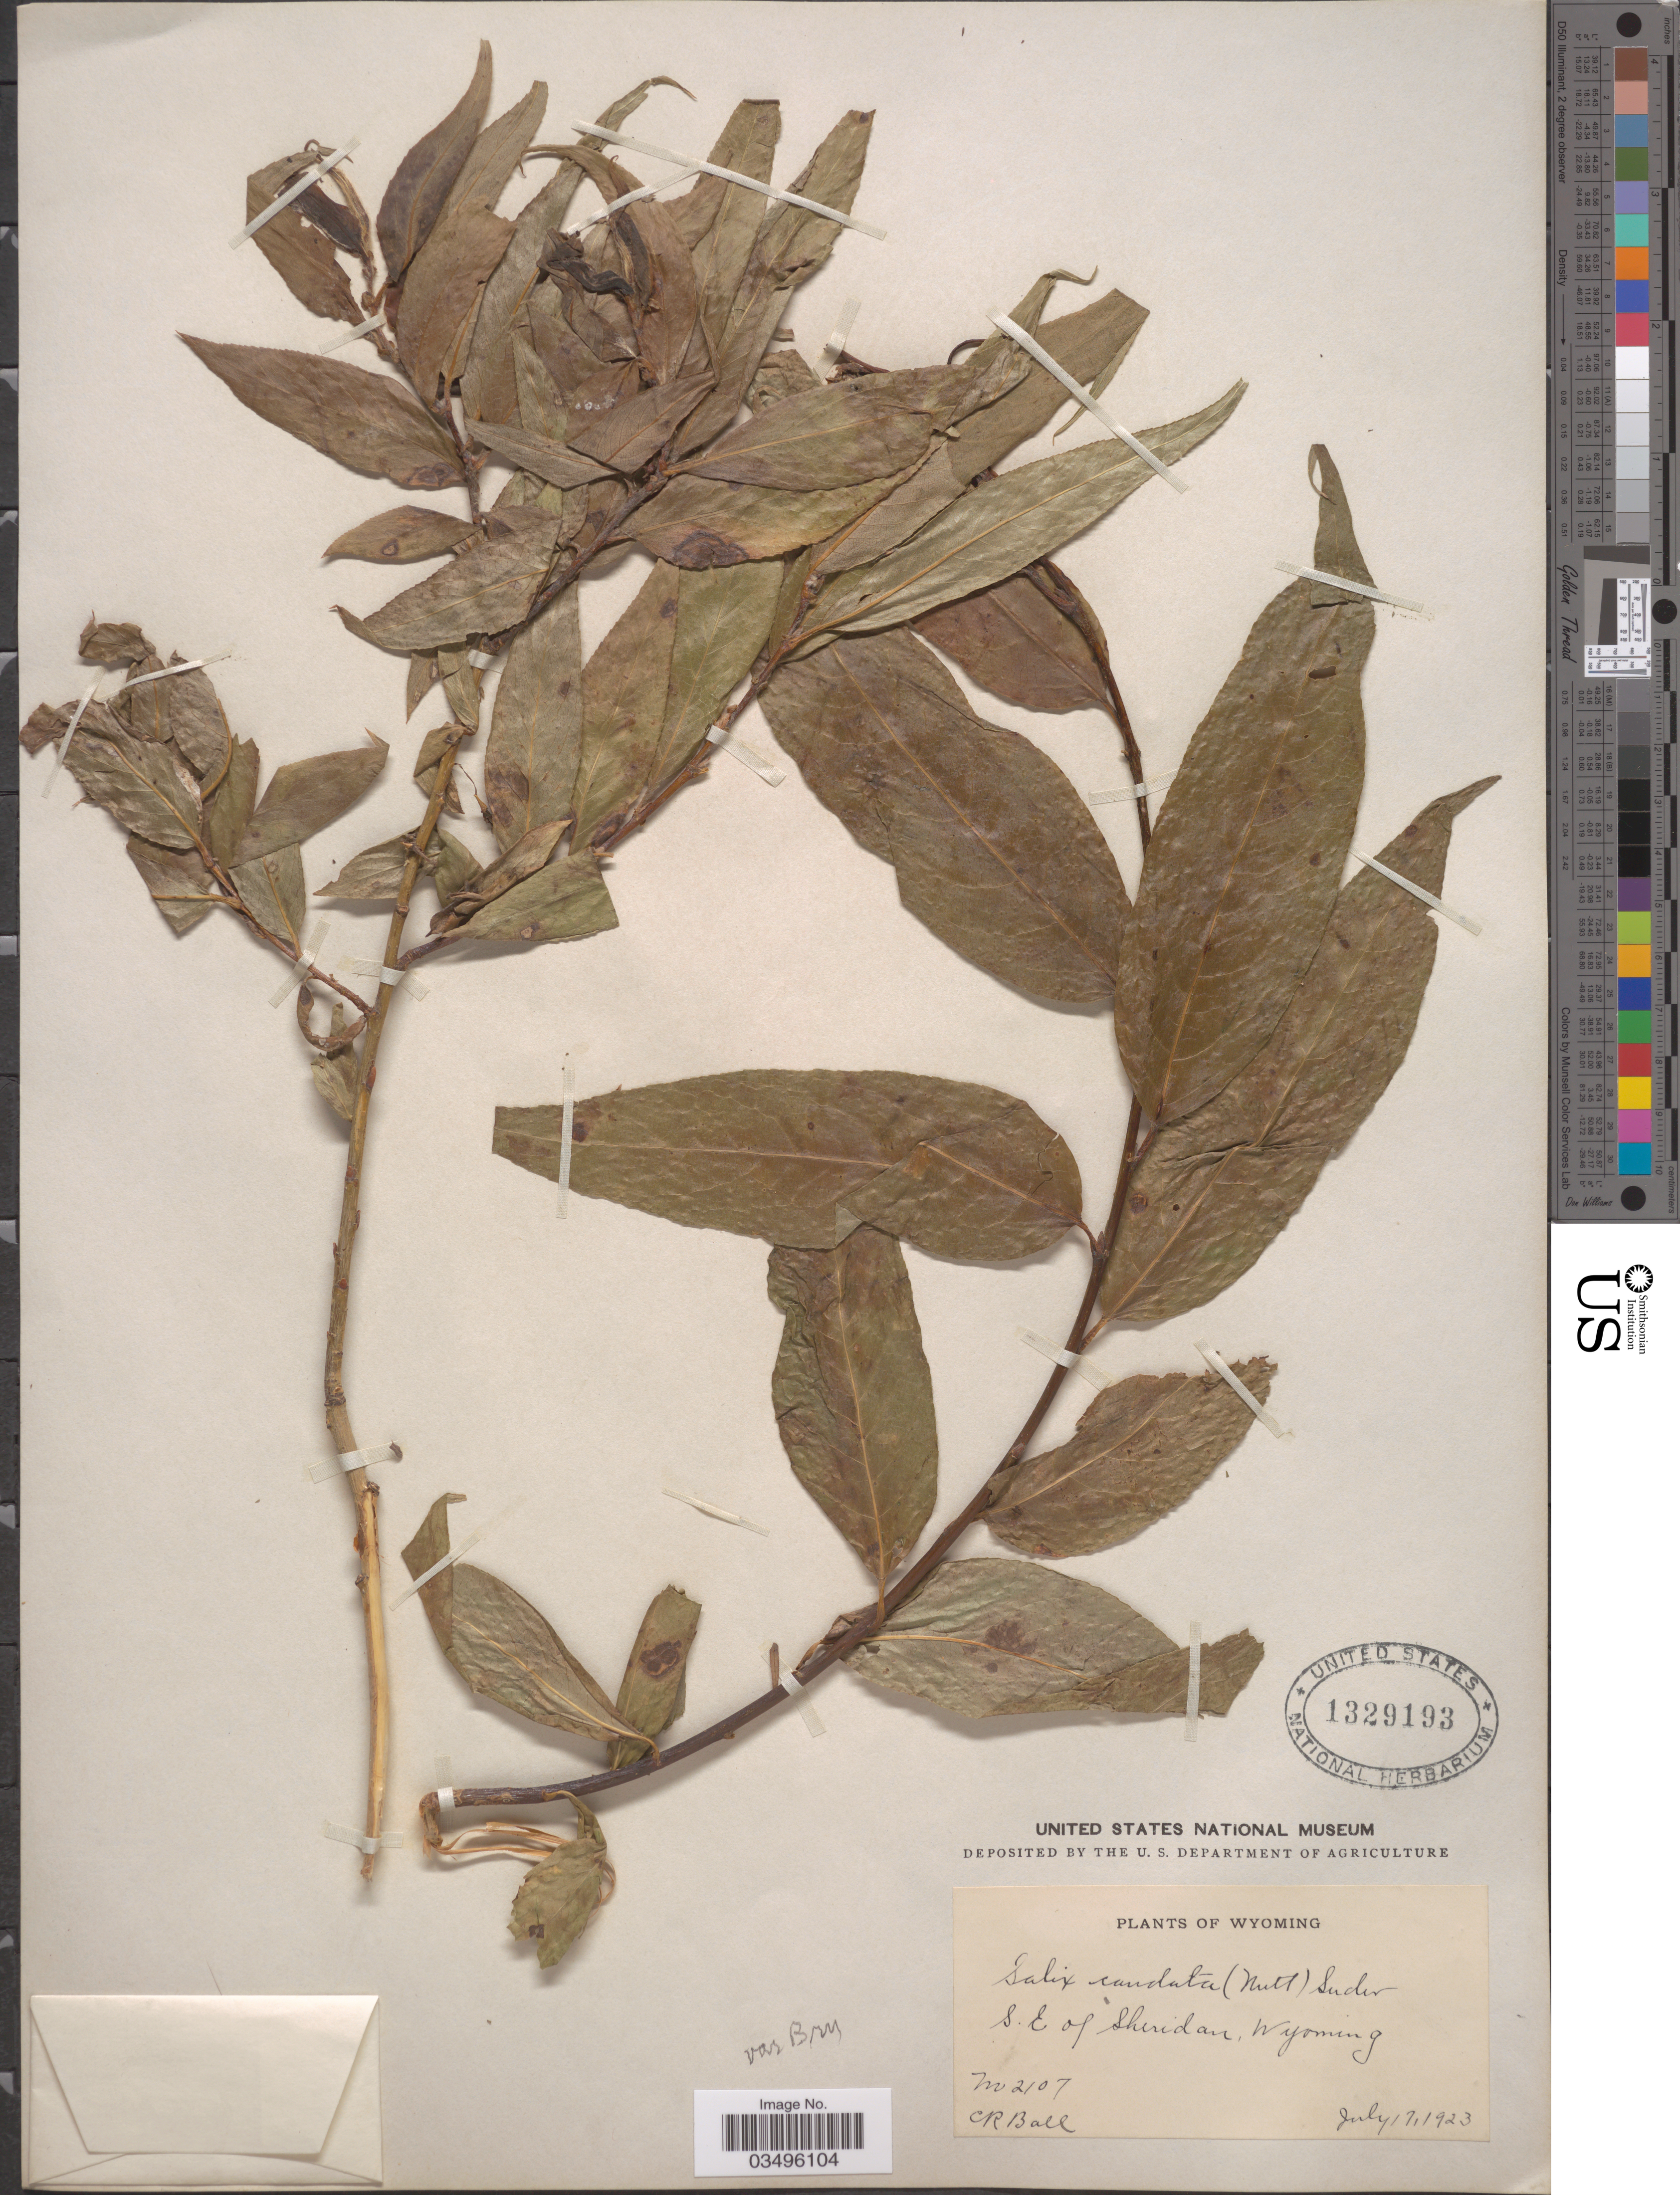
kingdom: Plantae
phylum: Tracheophyta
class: Magnoliopsida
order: Malpighiales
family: Salicaceae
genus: Salix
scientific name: Salix caudata var. bryantiana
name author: C.R. Ball & Bracelin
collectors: C. R. Ball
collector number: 2107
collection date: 1923-07-17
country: United States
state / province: Wyoming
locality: S. E. of Sheridan.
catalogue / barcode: US 1329193